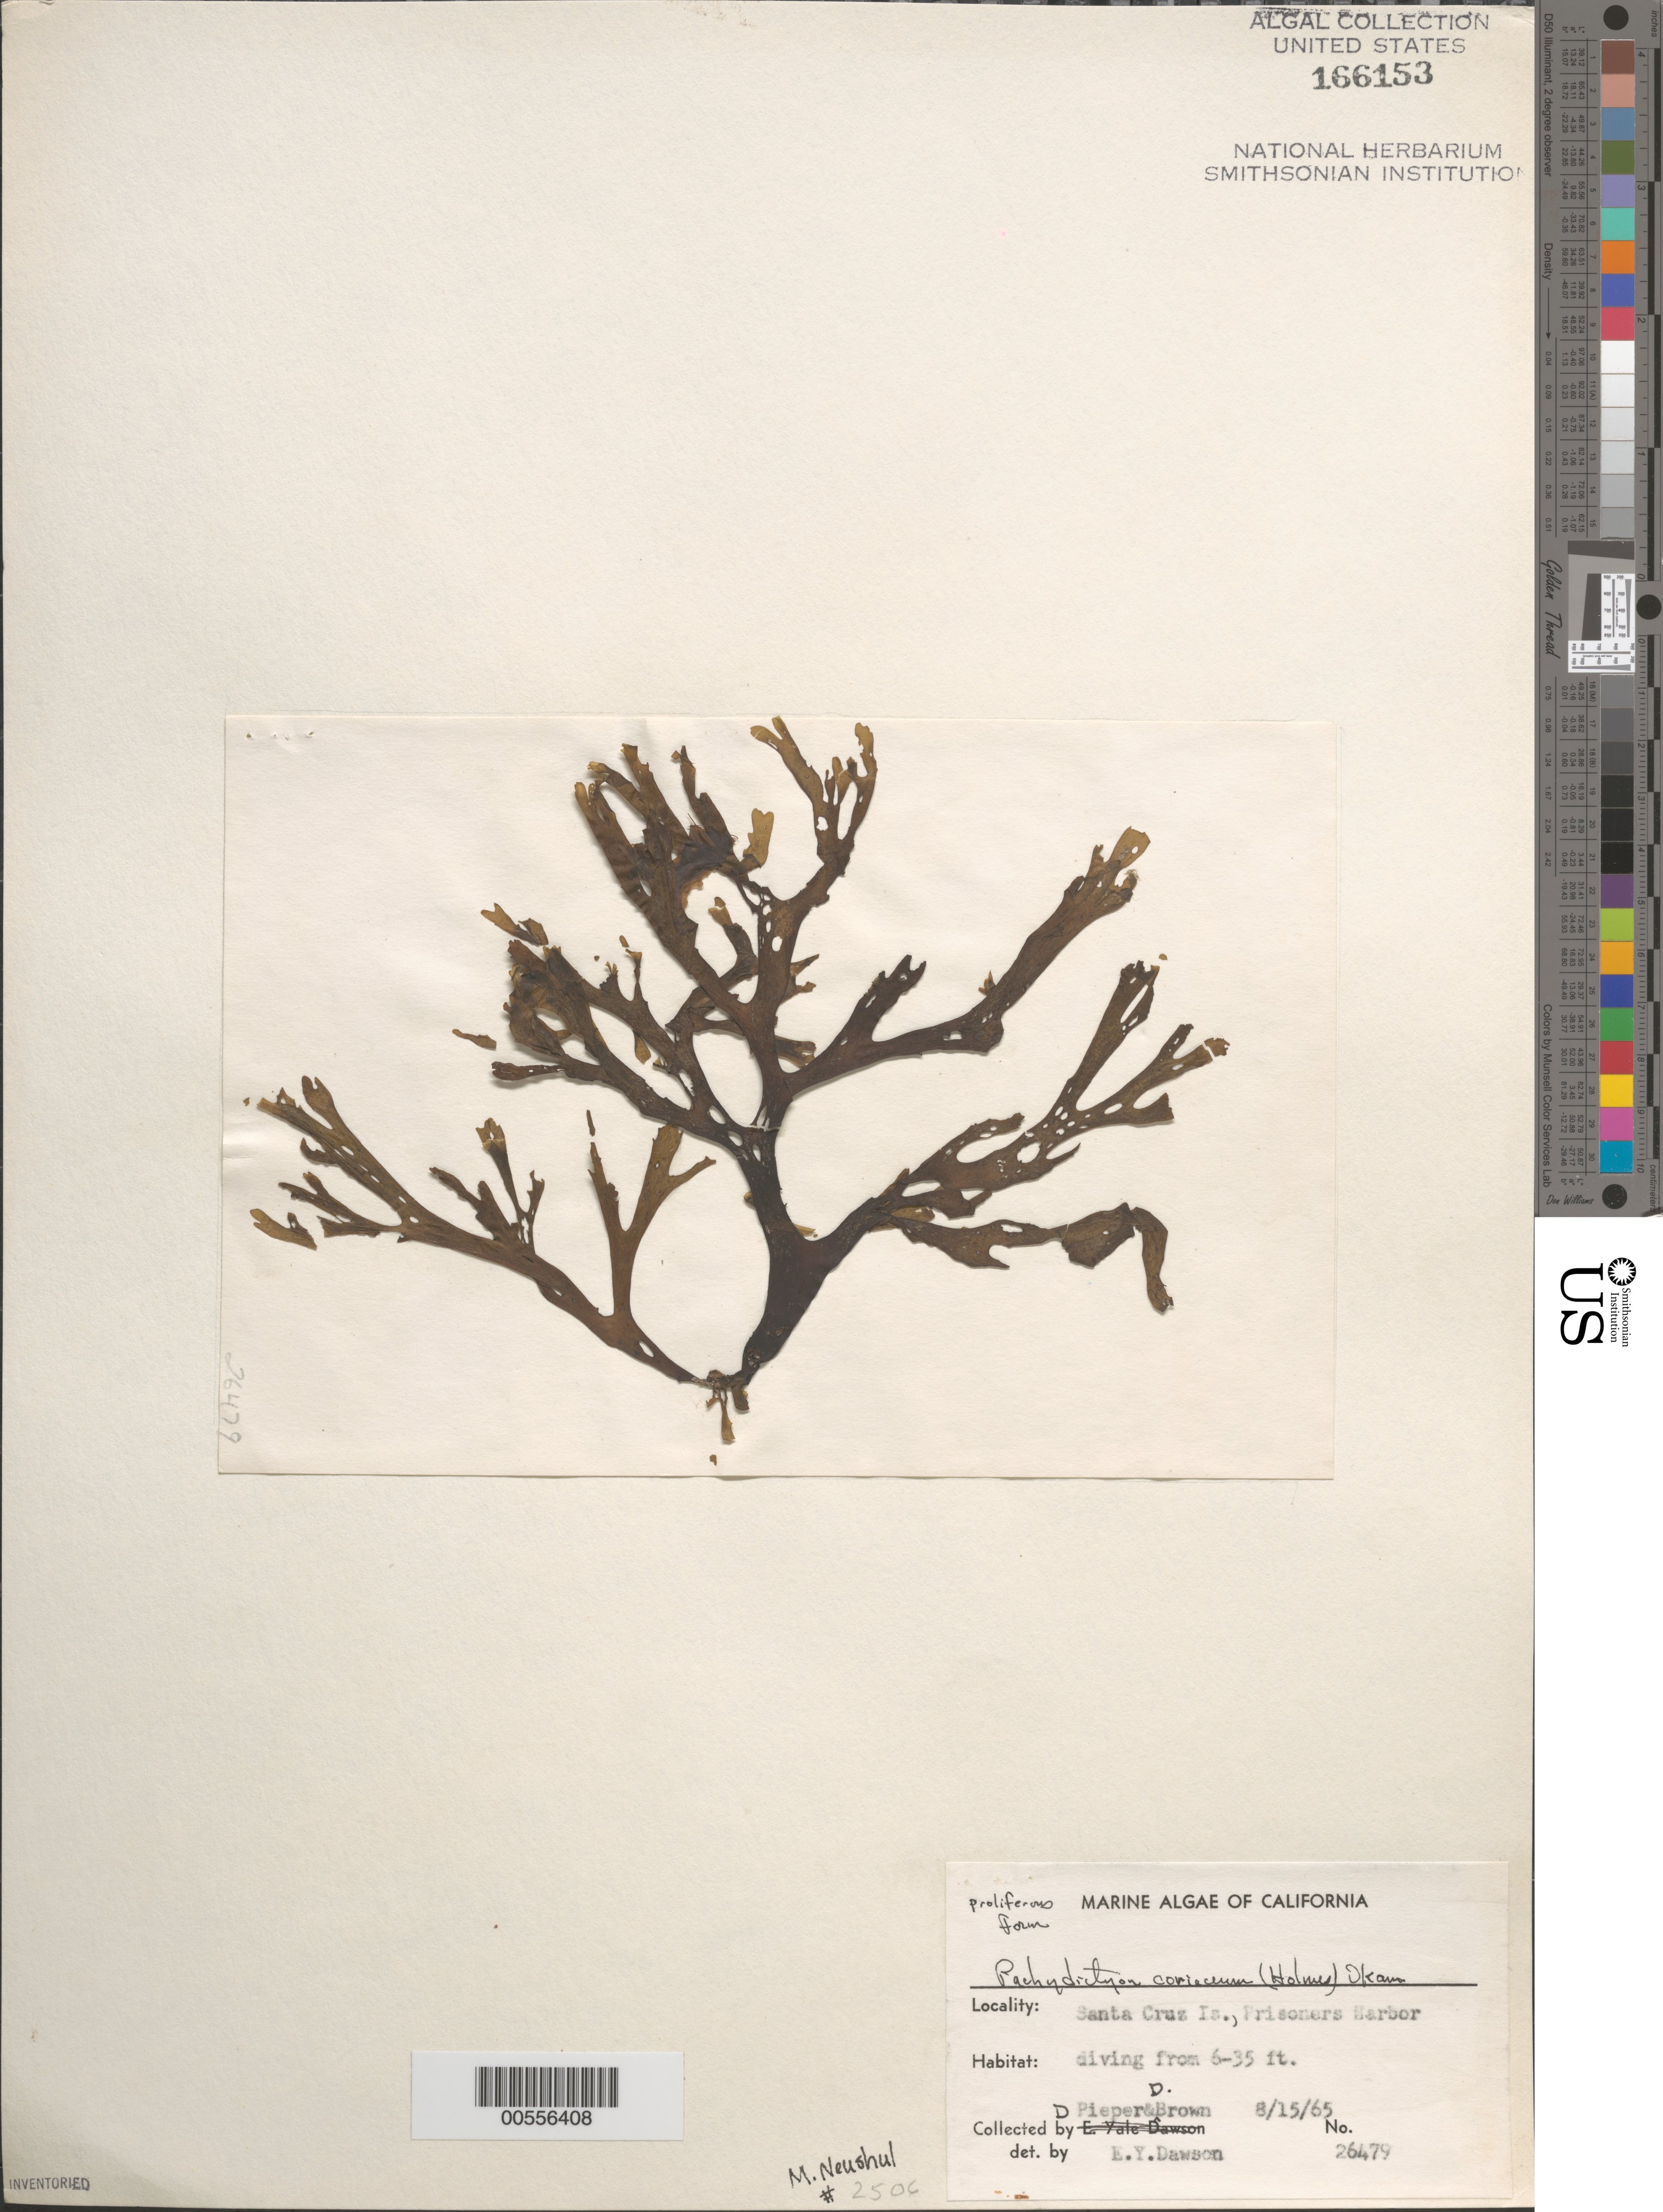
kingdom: Chromista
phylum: Ochrophyta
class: Phaeophyceae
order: Dictyotales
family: Dictyotaceae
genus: Pachydictyon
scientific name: Pachydictyon coriaceum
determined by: Dawson, E. Y.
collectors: D. Pieper & D. Brown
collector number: Neushul 2506 & EYD 26479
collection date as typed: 15 Aug 1965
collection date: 1965-08-15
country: United States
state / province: California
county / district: Santa Barbara ;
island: Santa Cruz Island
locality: Prisoners Harbor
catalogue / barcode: US 166153